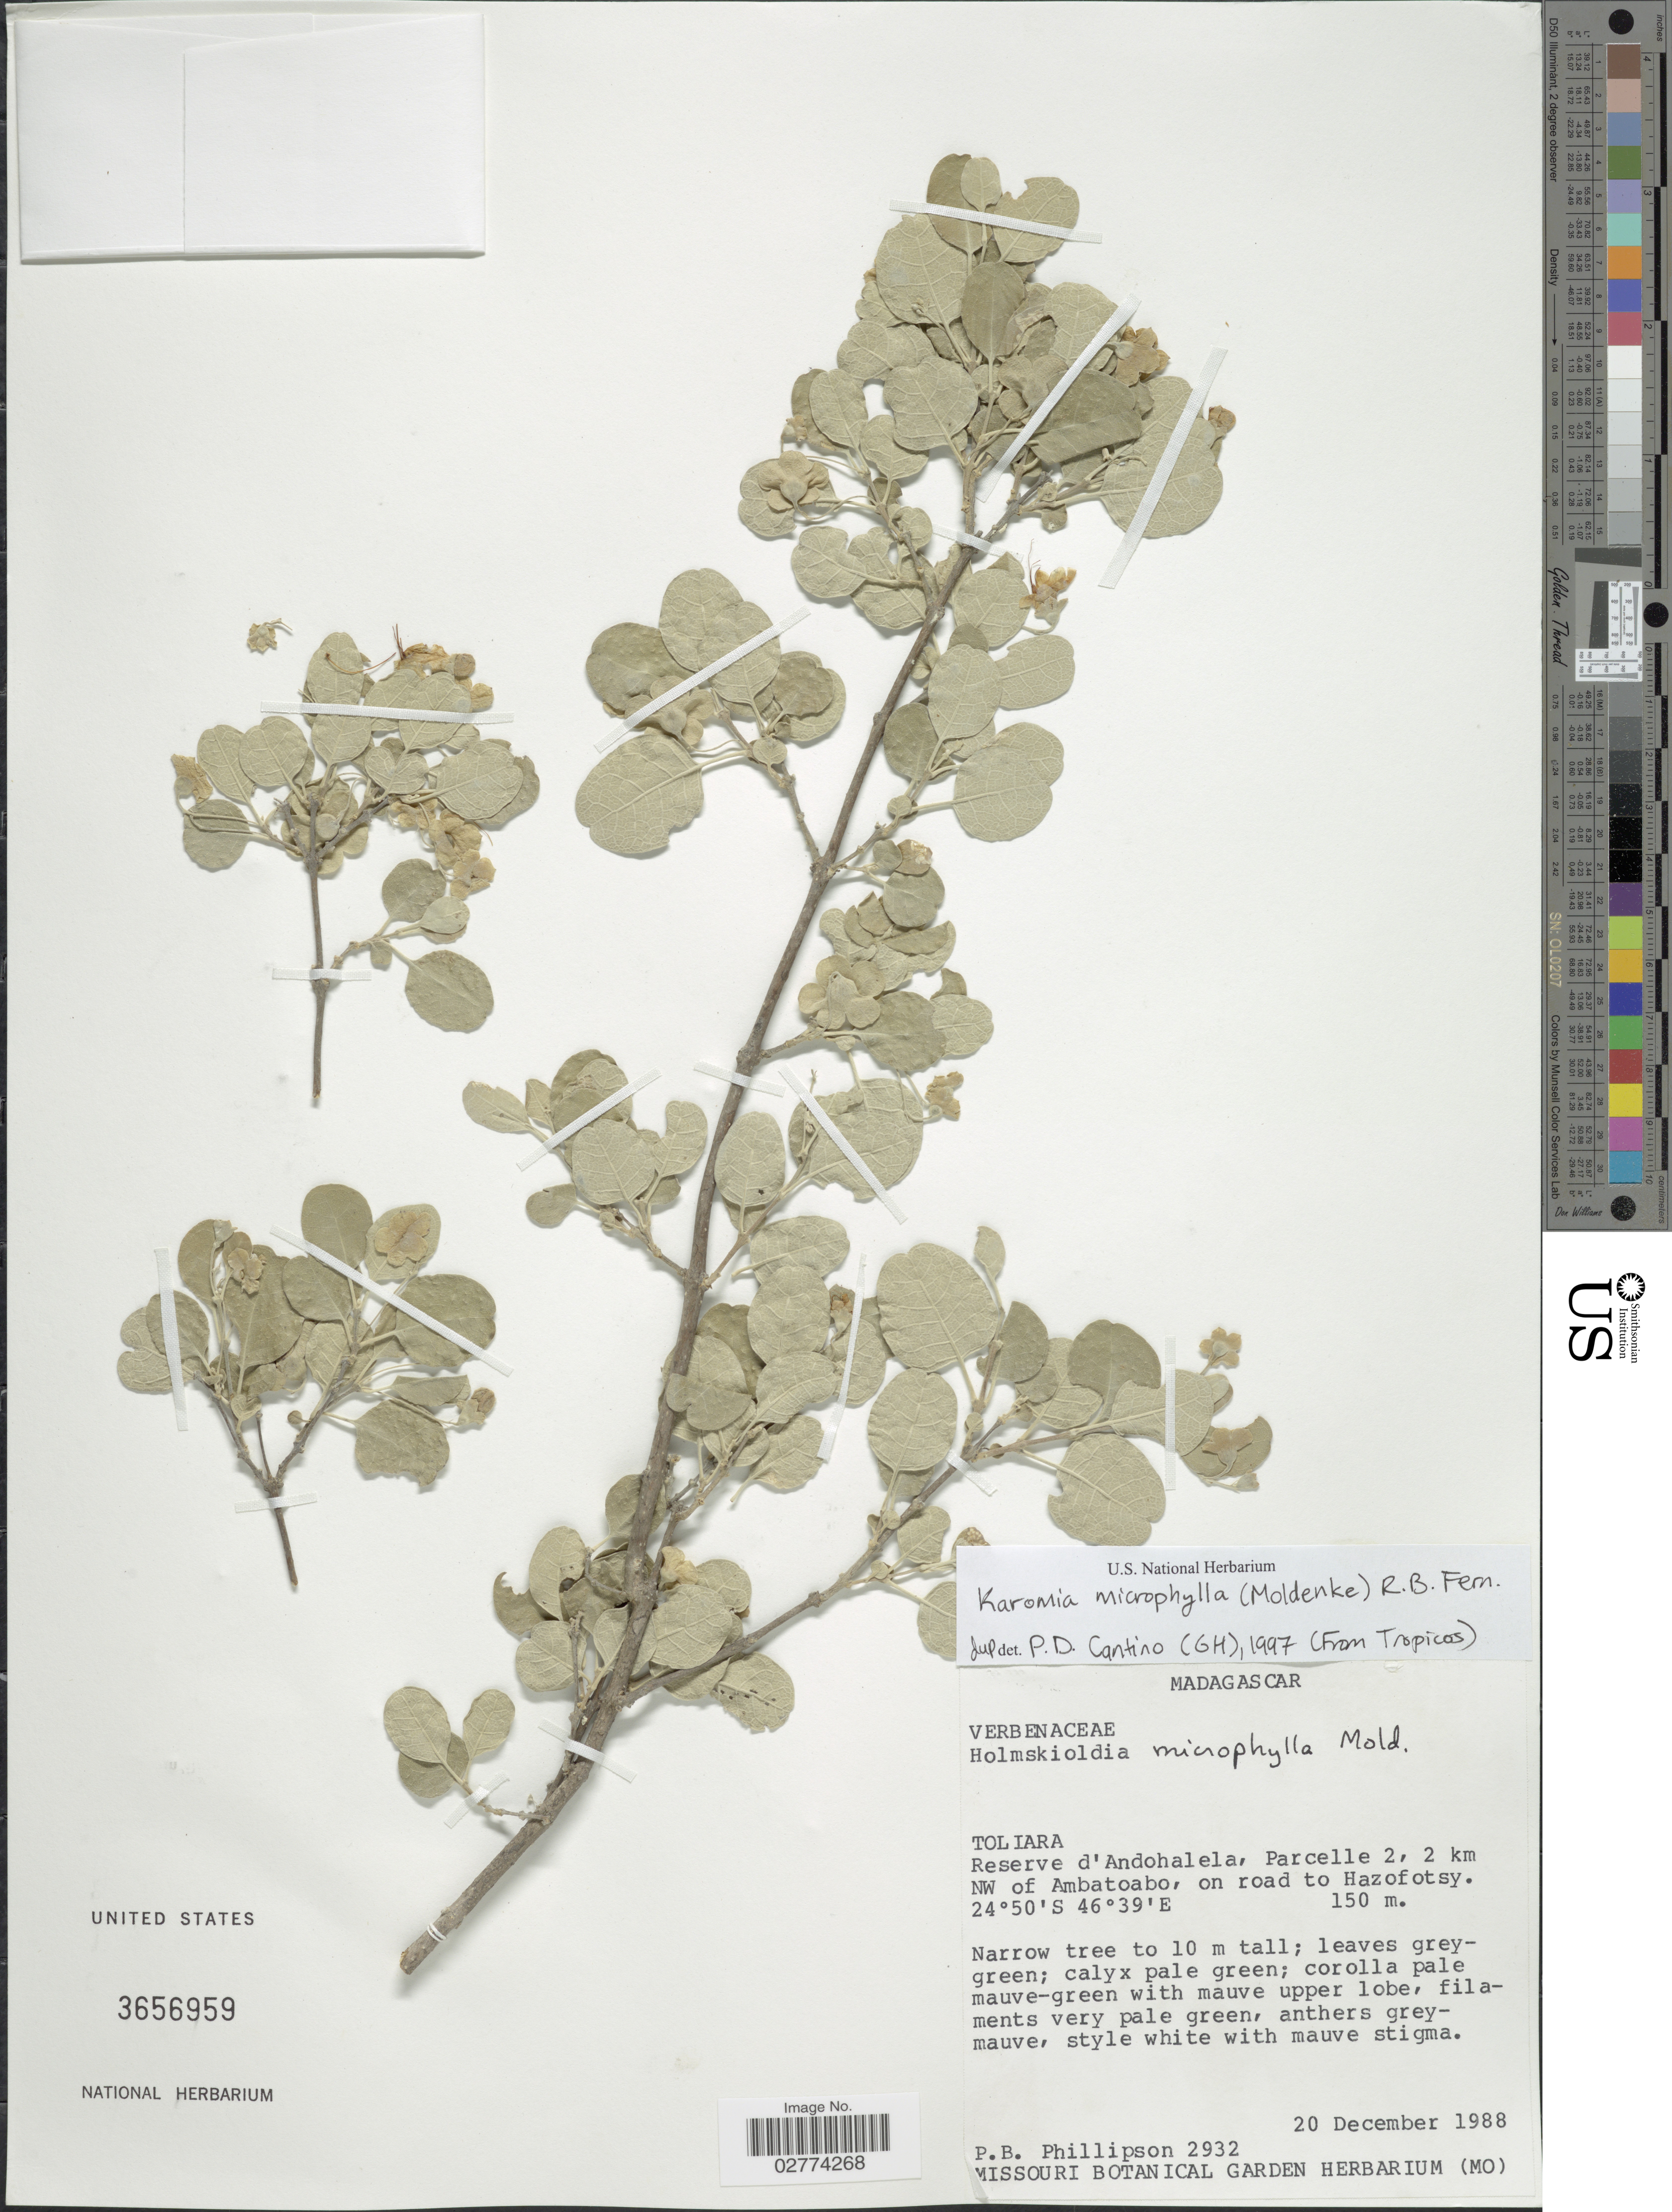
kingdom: Plantae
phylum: Tracheophyta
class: Magnoliopsida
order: Lamiales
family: Lamiaceae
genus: Karomia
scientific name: Karomia microphylla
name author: (Moldenke) R. Fern.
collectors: P. B. Phillipson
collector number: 2932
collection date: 1988-12-20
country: Madagascar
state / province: Anosy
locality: Reserve d'Andohalela, Parcelle 2, 2 km NW of Ambatoabo, on road to Hazofotsy.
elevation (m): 150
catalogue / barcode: US 3656959